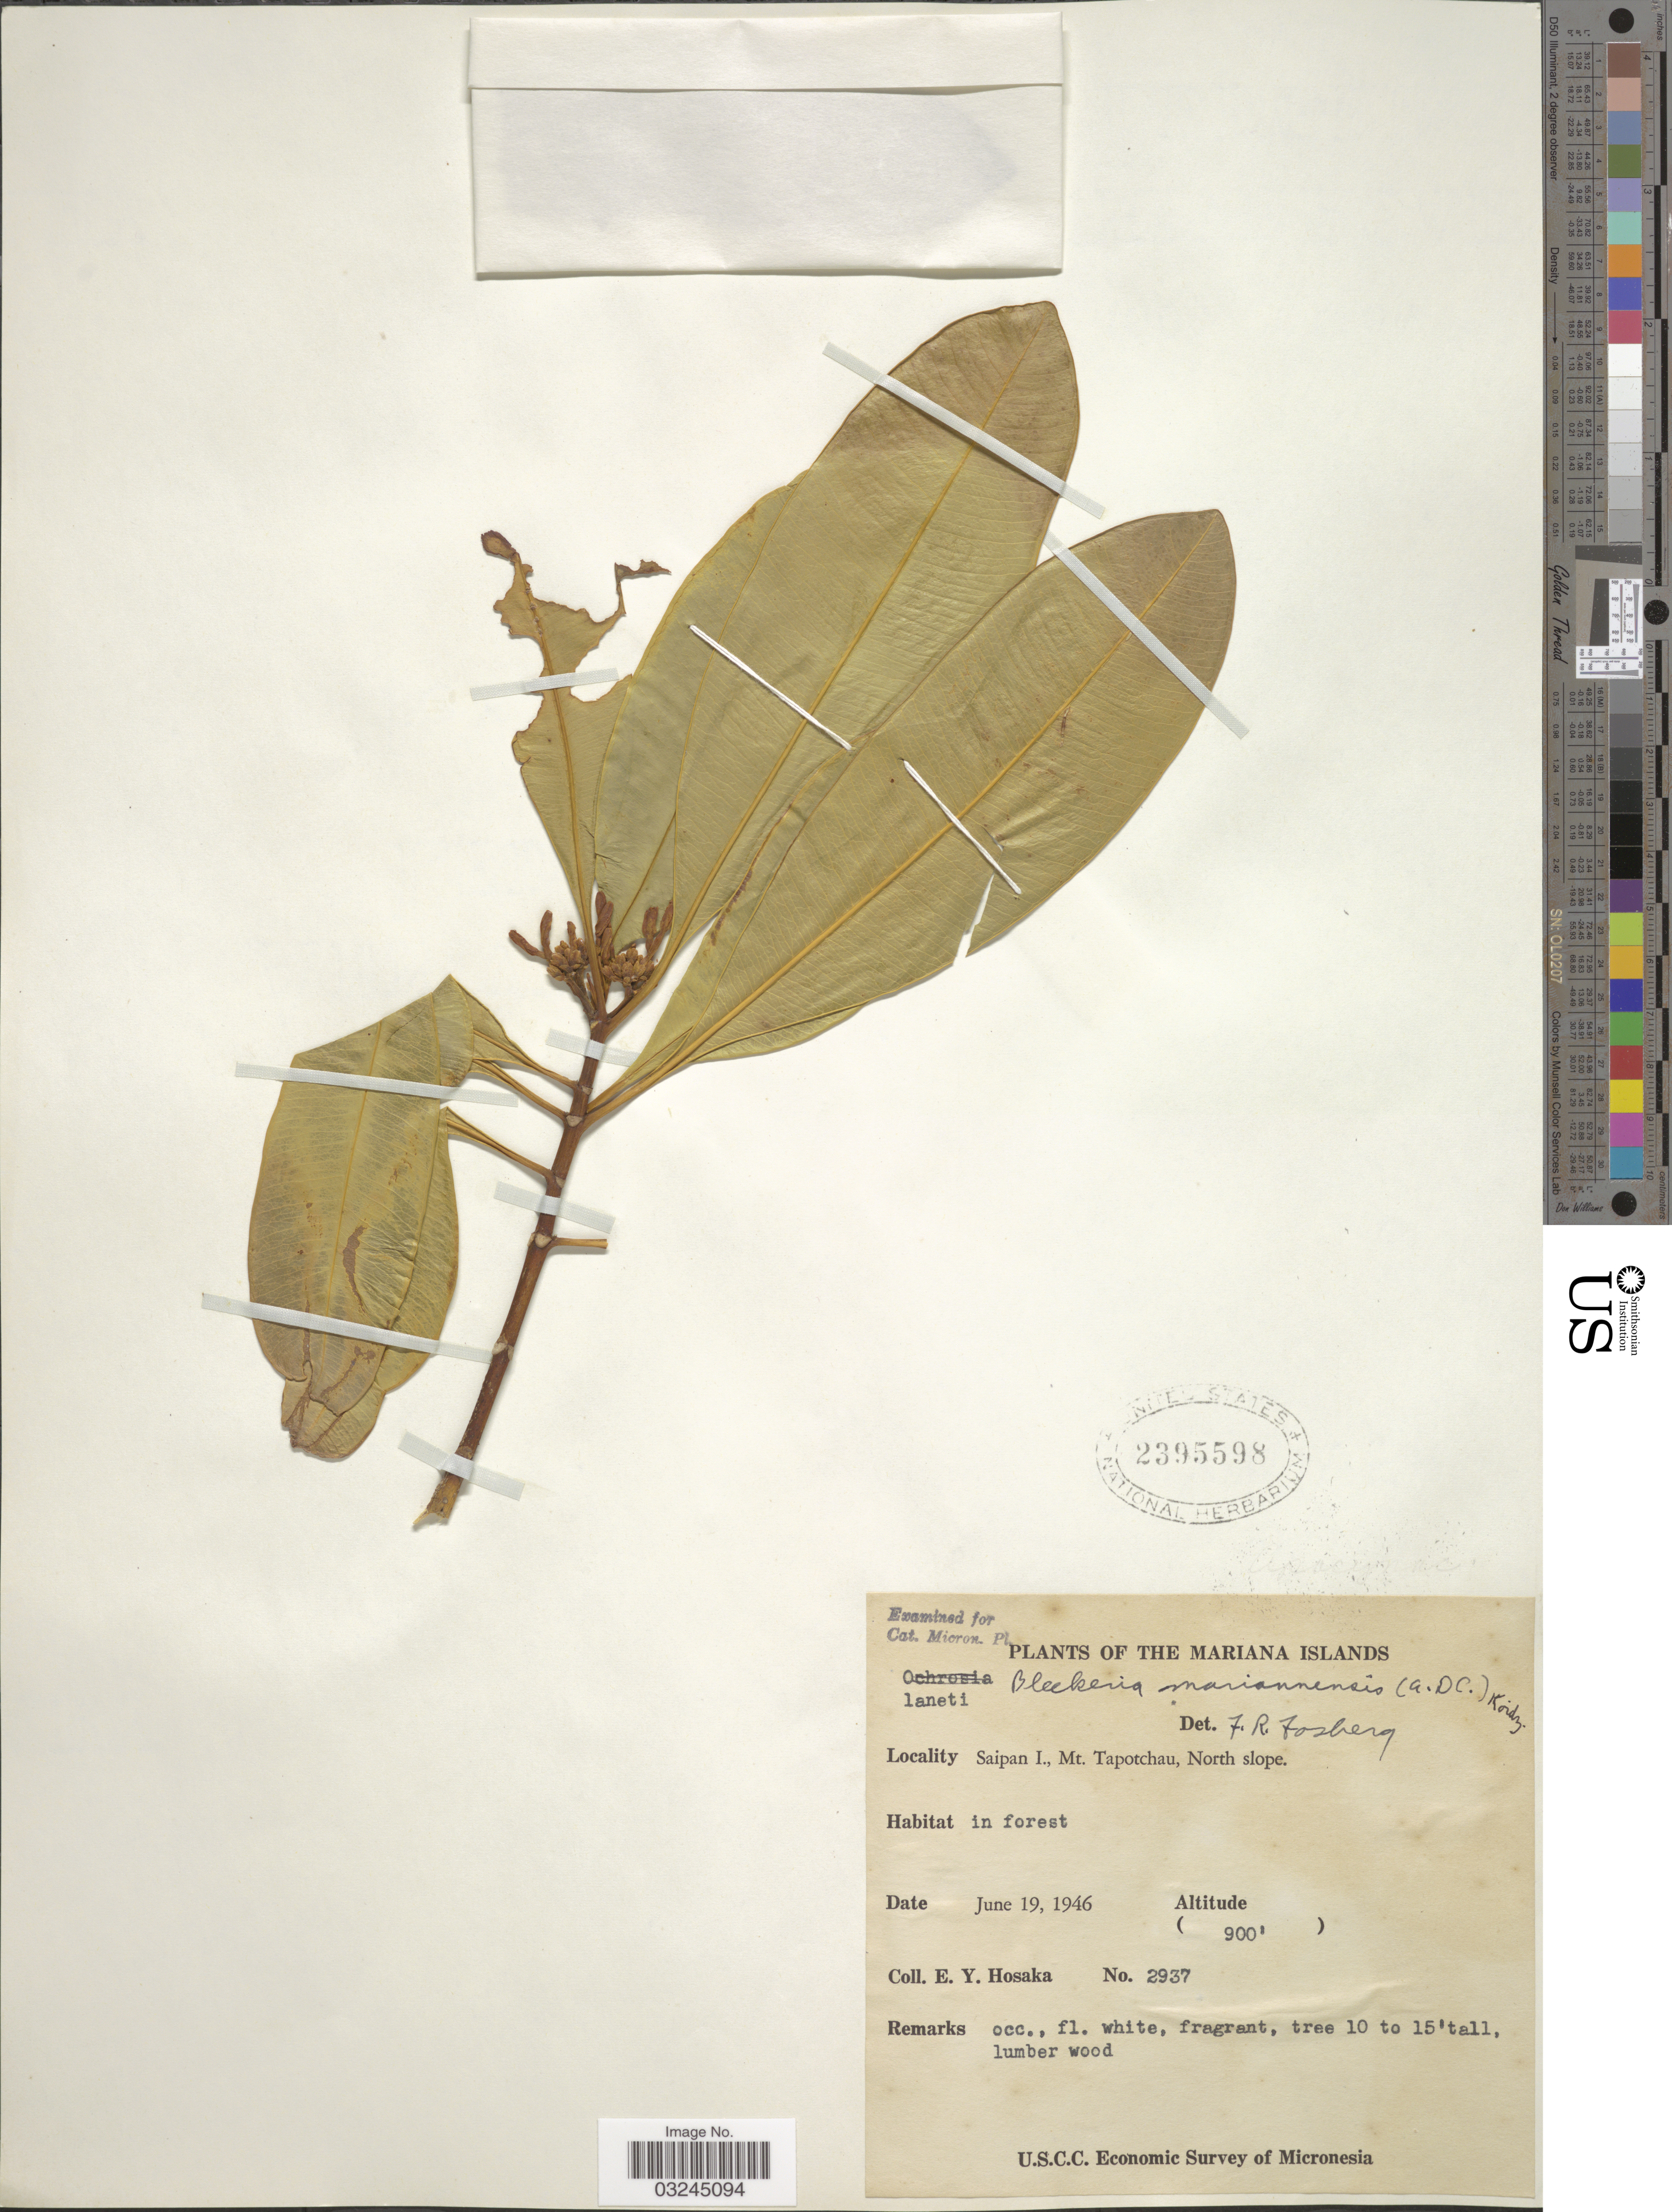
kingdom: Plantae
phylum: Tracheophyta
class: Magnoliopsida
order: Gentianales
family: Apocynaceae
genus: Ochrosia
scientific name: Ochrosia mariannensis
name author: A. DC.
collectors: E. Y. Hosaka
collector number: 2937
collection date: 1946-06-19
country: Northern Mariana Islands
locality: The Mariana Islands. Saipan I., Mt. Tapotchau, North slope.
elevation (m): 274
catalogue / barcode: US 2395598